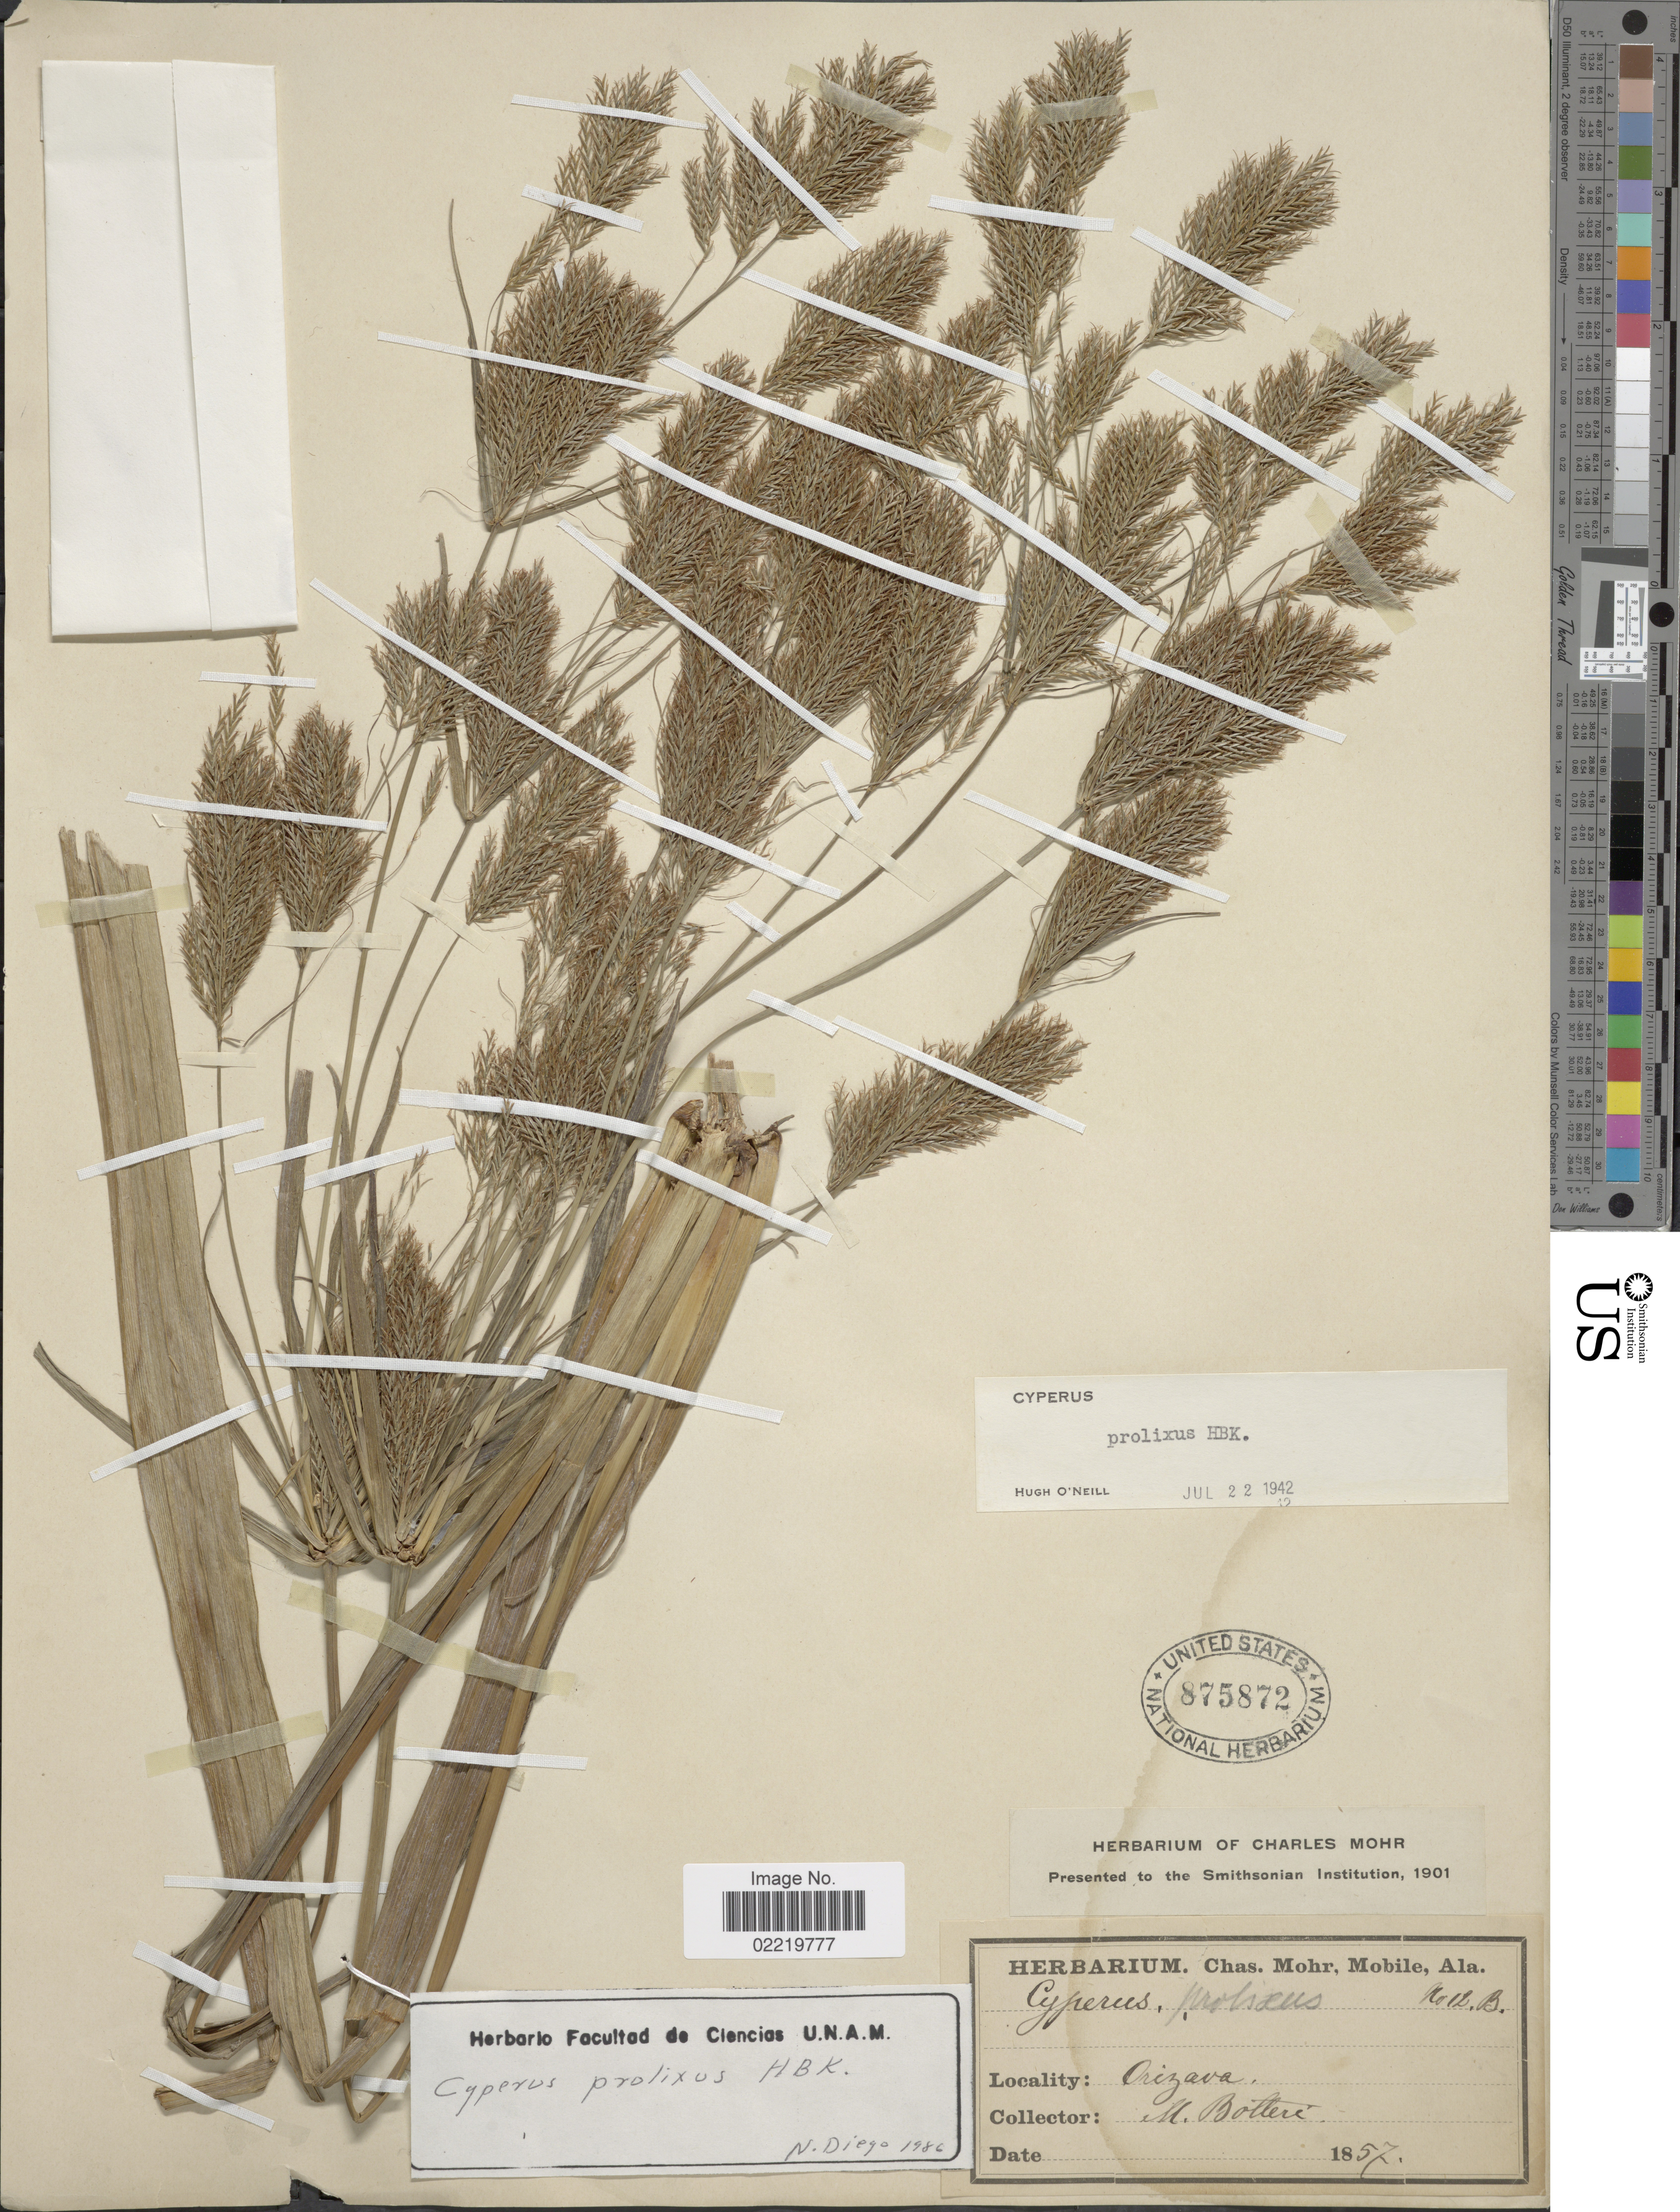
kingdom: Plantae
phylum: Tracheophyta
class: Liliopsida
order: Poales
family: Cyperaceae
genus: Cyperus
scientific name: Cyperus prolixus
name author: Kunth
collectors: M. Botteri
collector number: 12B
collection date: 1857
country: Mexico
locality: Orizaba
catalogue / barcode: US 875872